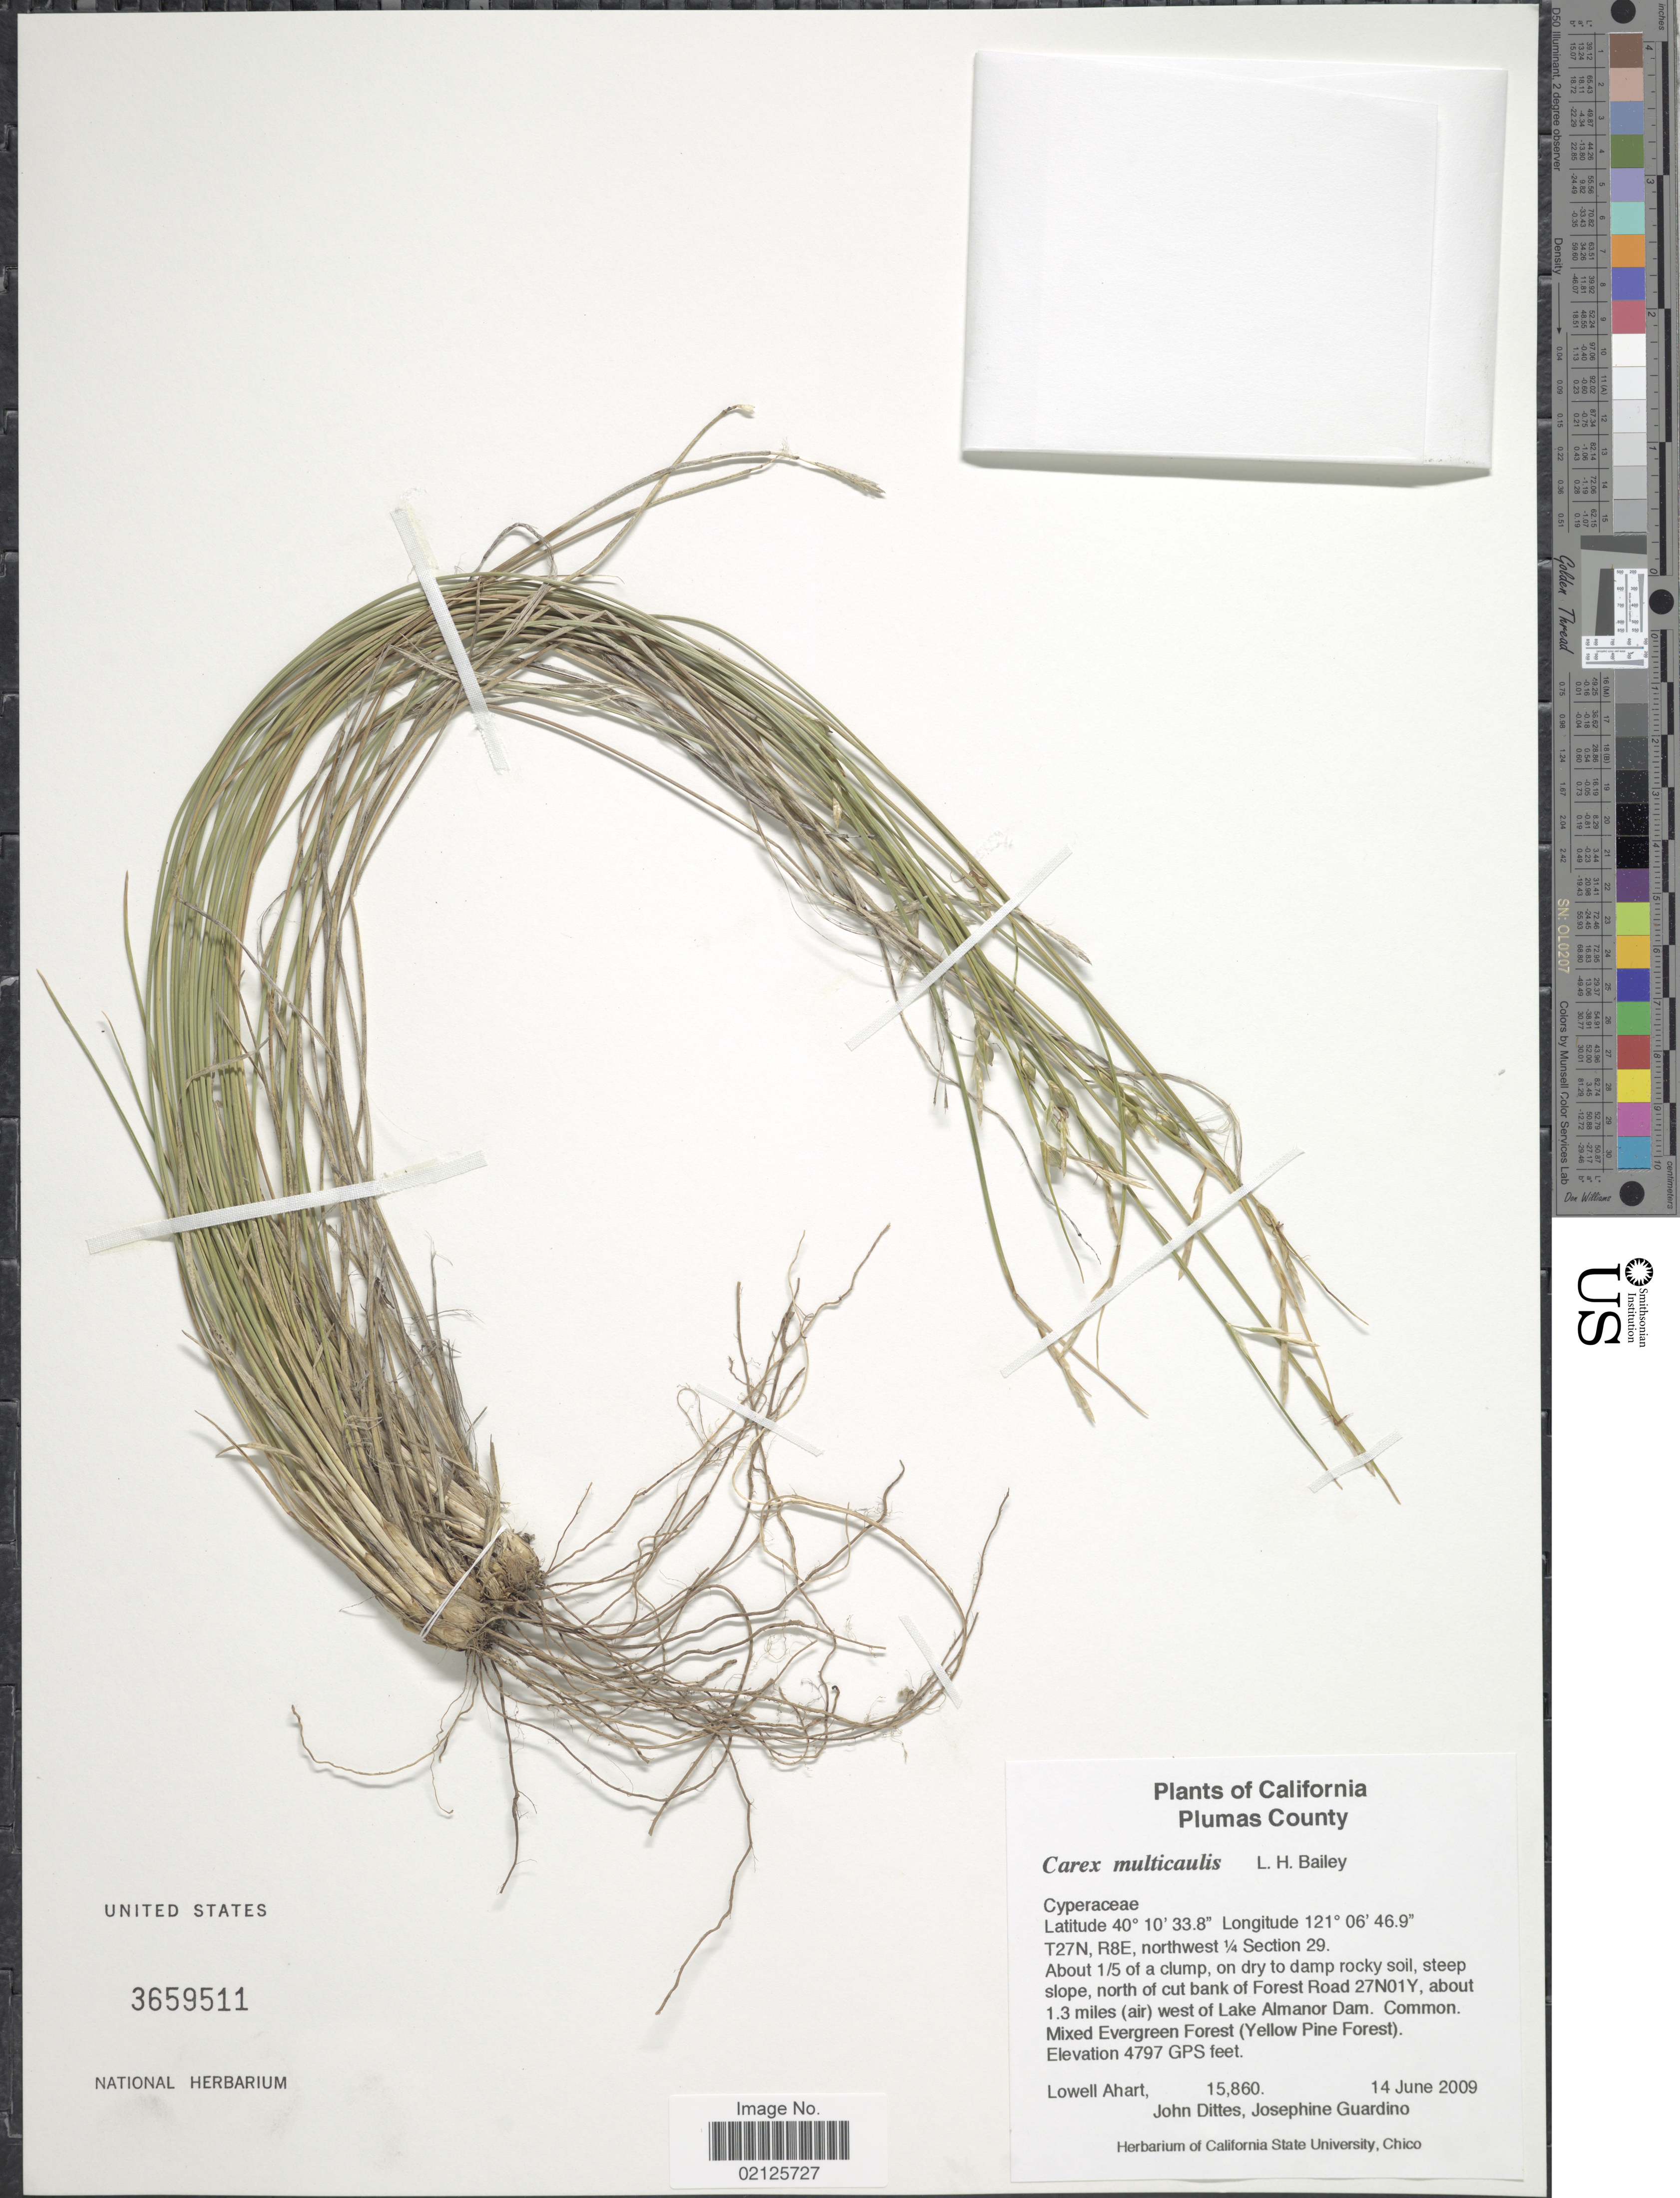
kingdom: Plantae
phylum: Tracheophyta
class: Liliopsida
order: Poales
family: Cyperaceae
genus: Carex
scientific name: Carex multicaulis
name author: L.H. Bailey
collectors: L. Ahart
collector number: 15860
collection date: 2009-06-14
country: United States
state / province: California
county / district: Plumas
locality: Plumas County, T27N, R8E, northwest ¼ Section 29. About 1/5 of a clump, on dry to damp rocky soil, steep slope, north of cut bank of Forest Road 27N01Y, about 1.3 miles (air) west of Lake Almanor Dam. Common. Mixed Evergreen Forest (Yellow Pine Forest)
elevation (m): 1462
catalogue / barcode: US 3659511